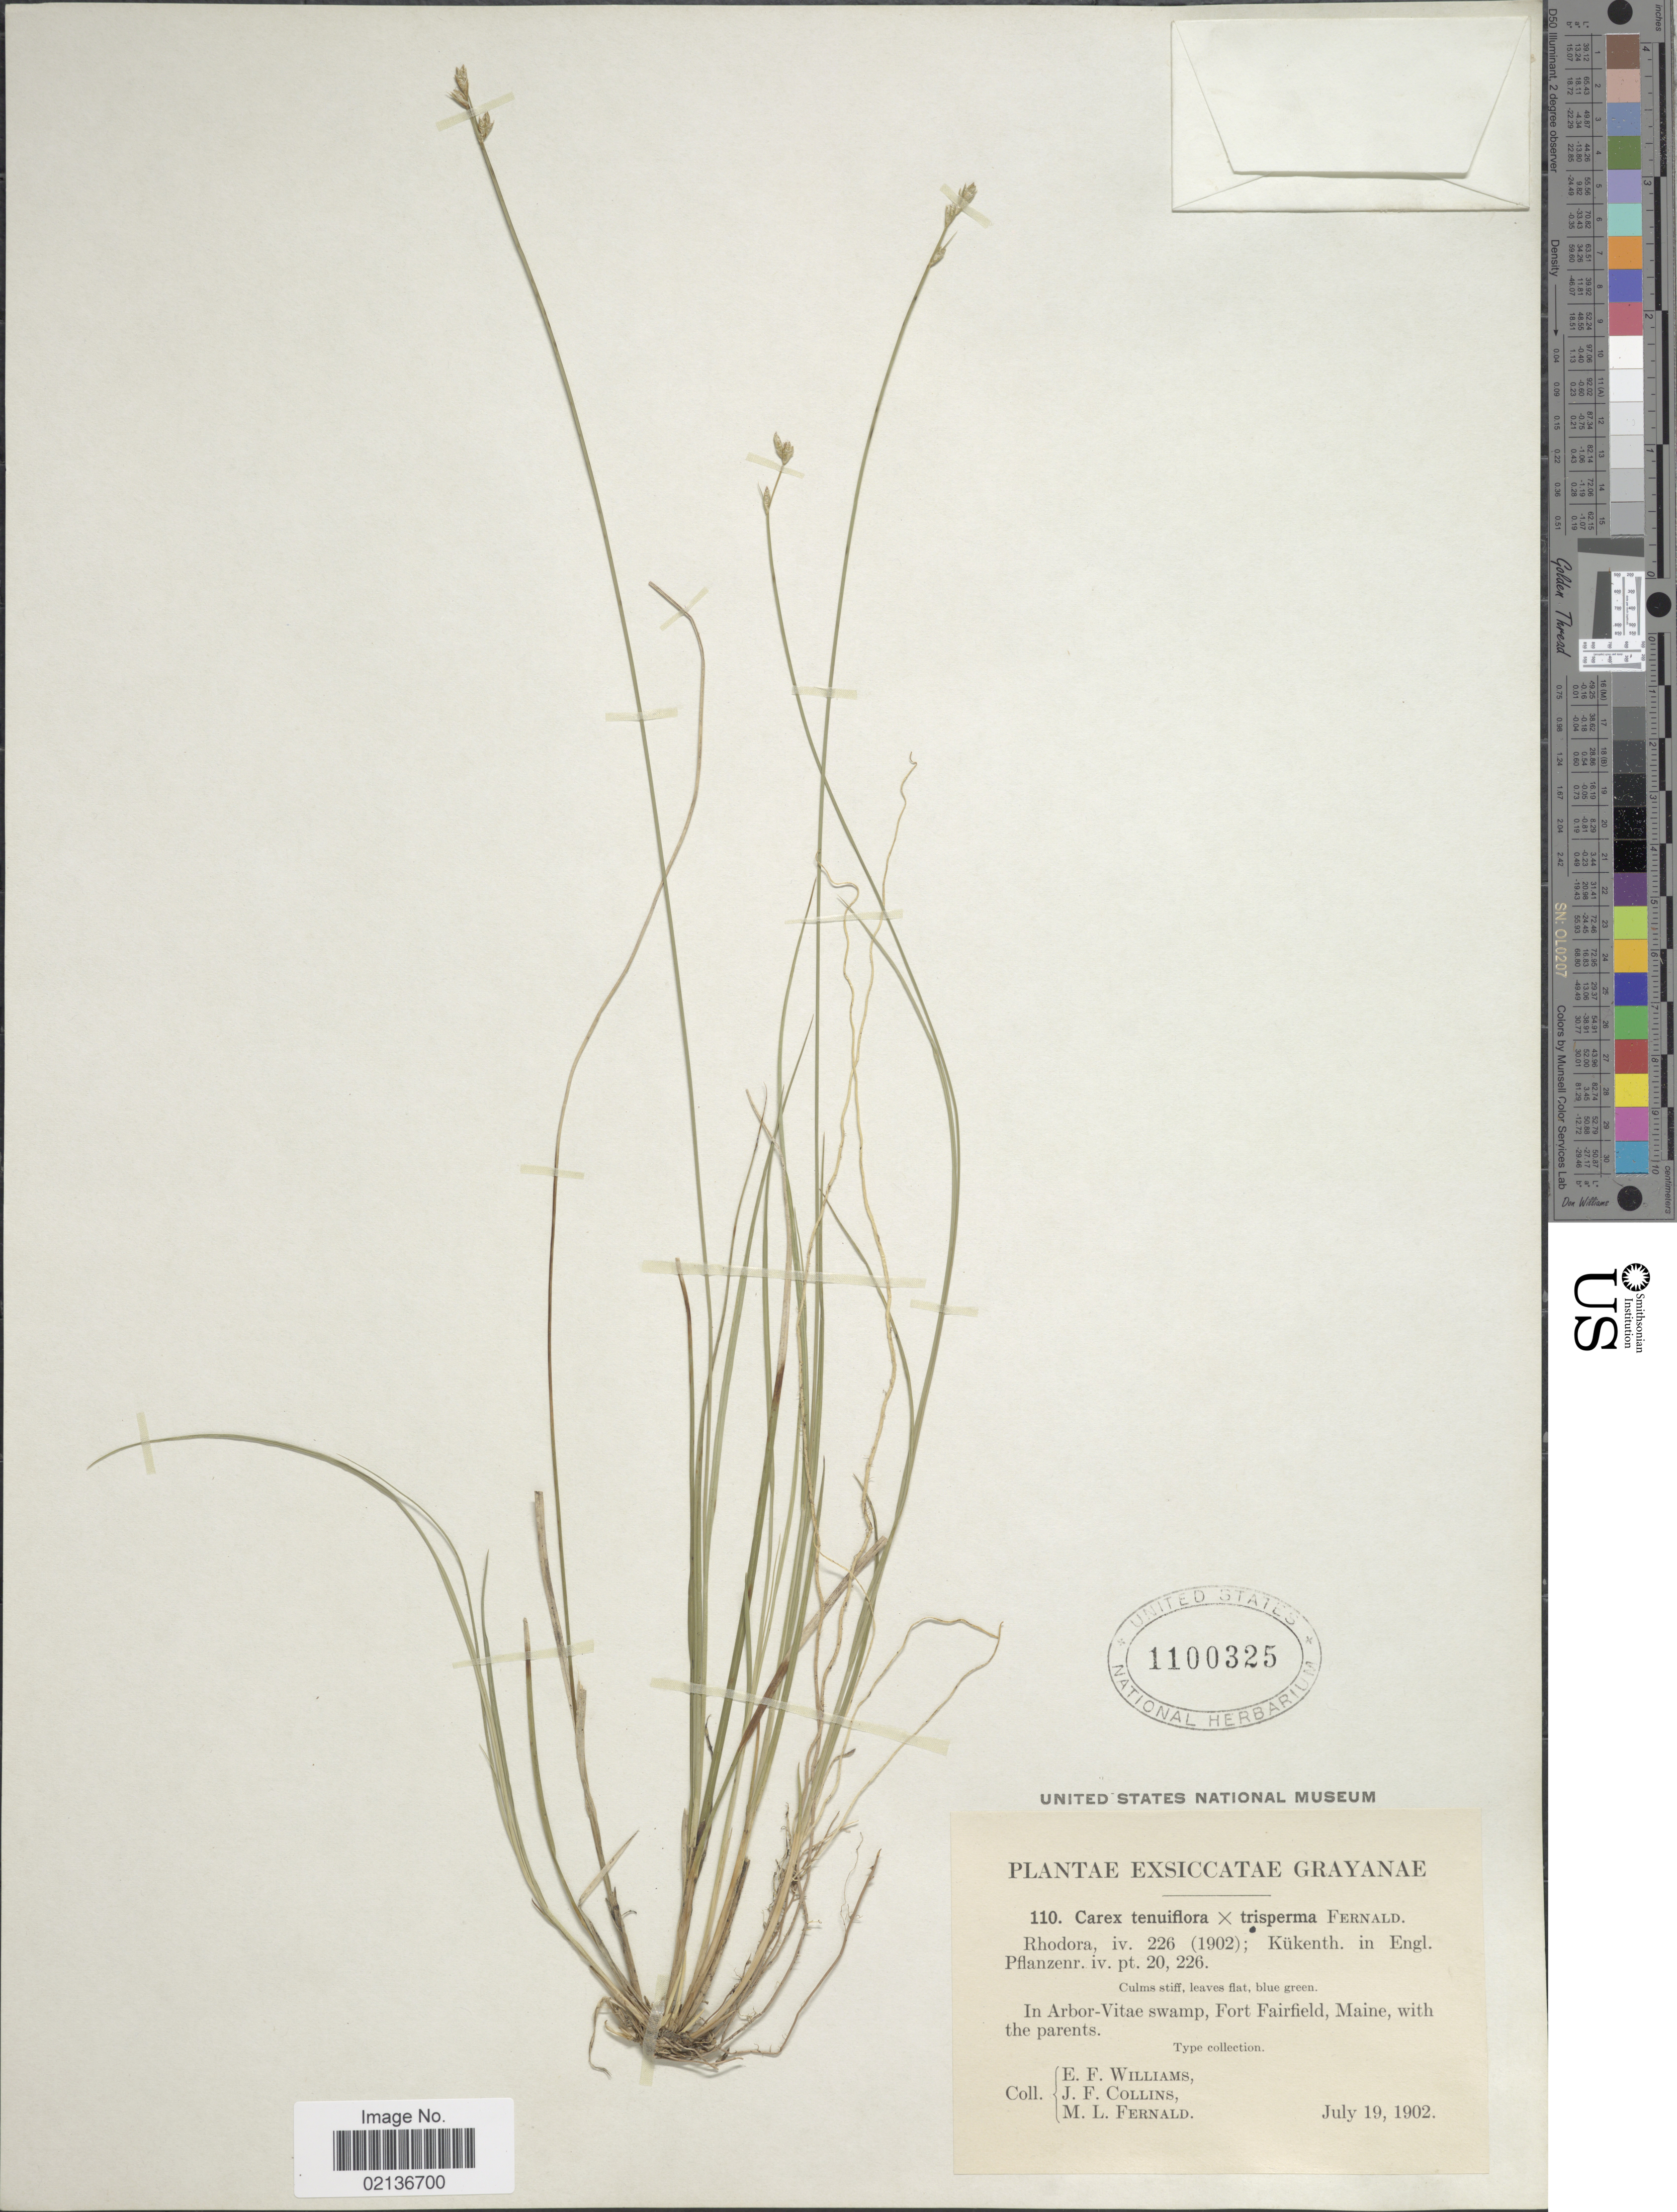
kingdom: Plantae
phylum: Tracheophyta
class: Liliopsida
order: Poales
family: Cyperaceae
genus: Carex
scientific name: Carex tenuiflora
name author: Wahlenb.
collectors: E. Williams, J. Collins & M. L. Fernald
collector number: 110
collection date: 1902-07-19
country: United States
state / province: Maine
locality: In Arbor-Vitae swamp, Fort Fairfield.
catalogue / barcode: US 1100325